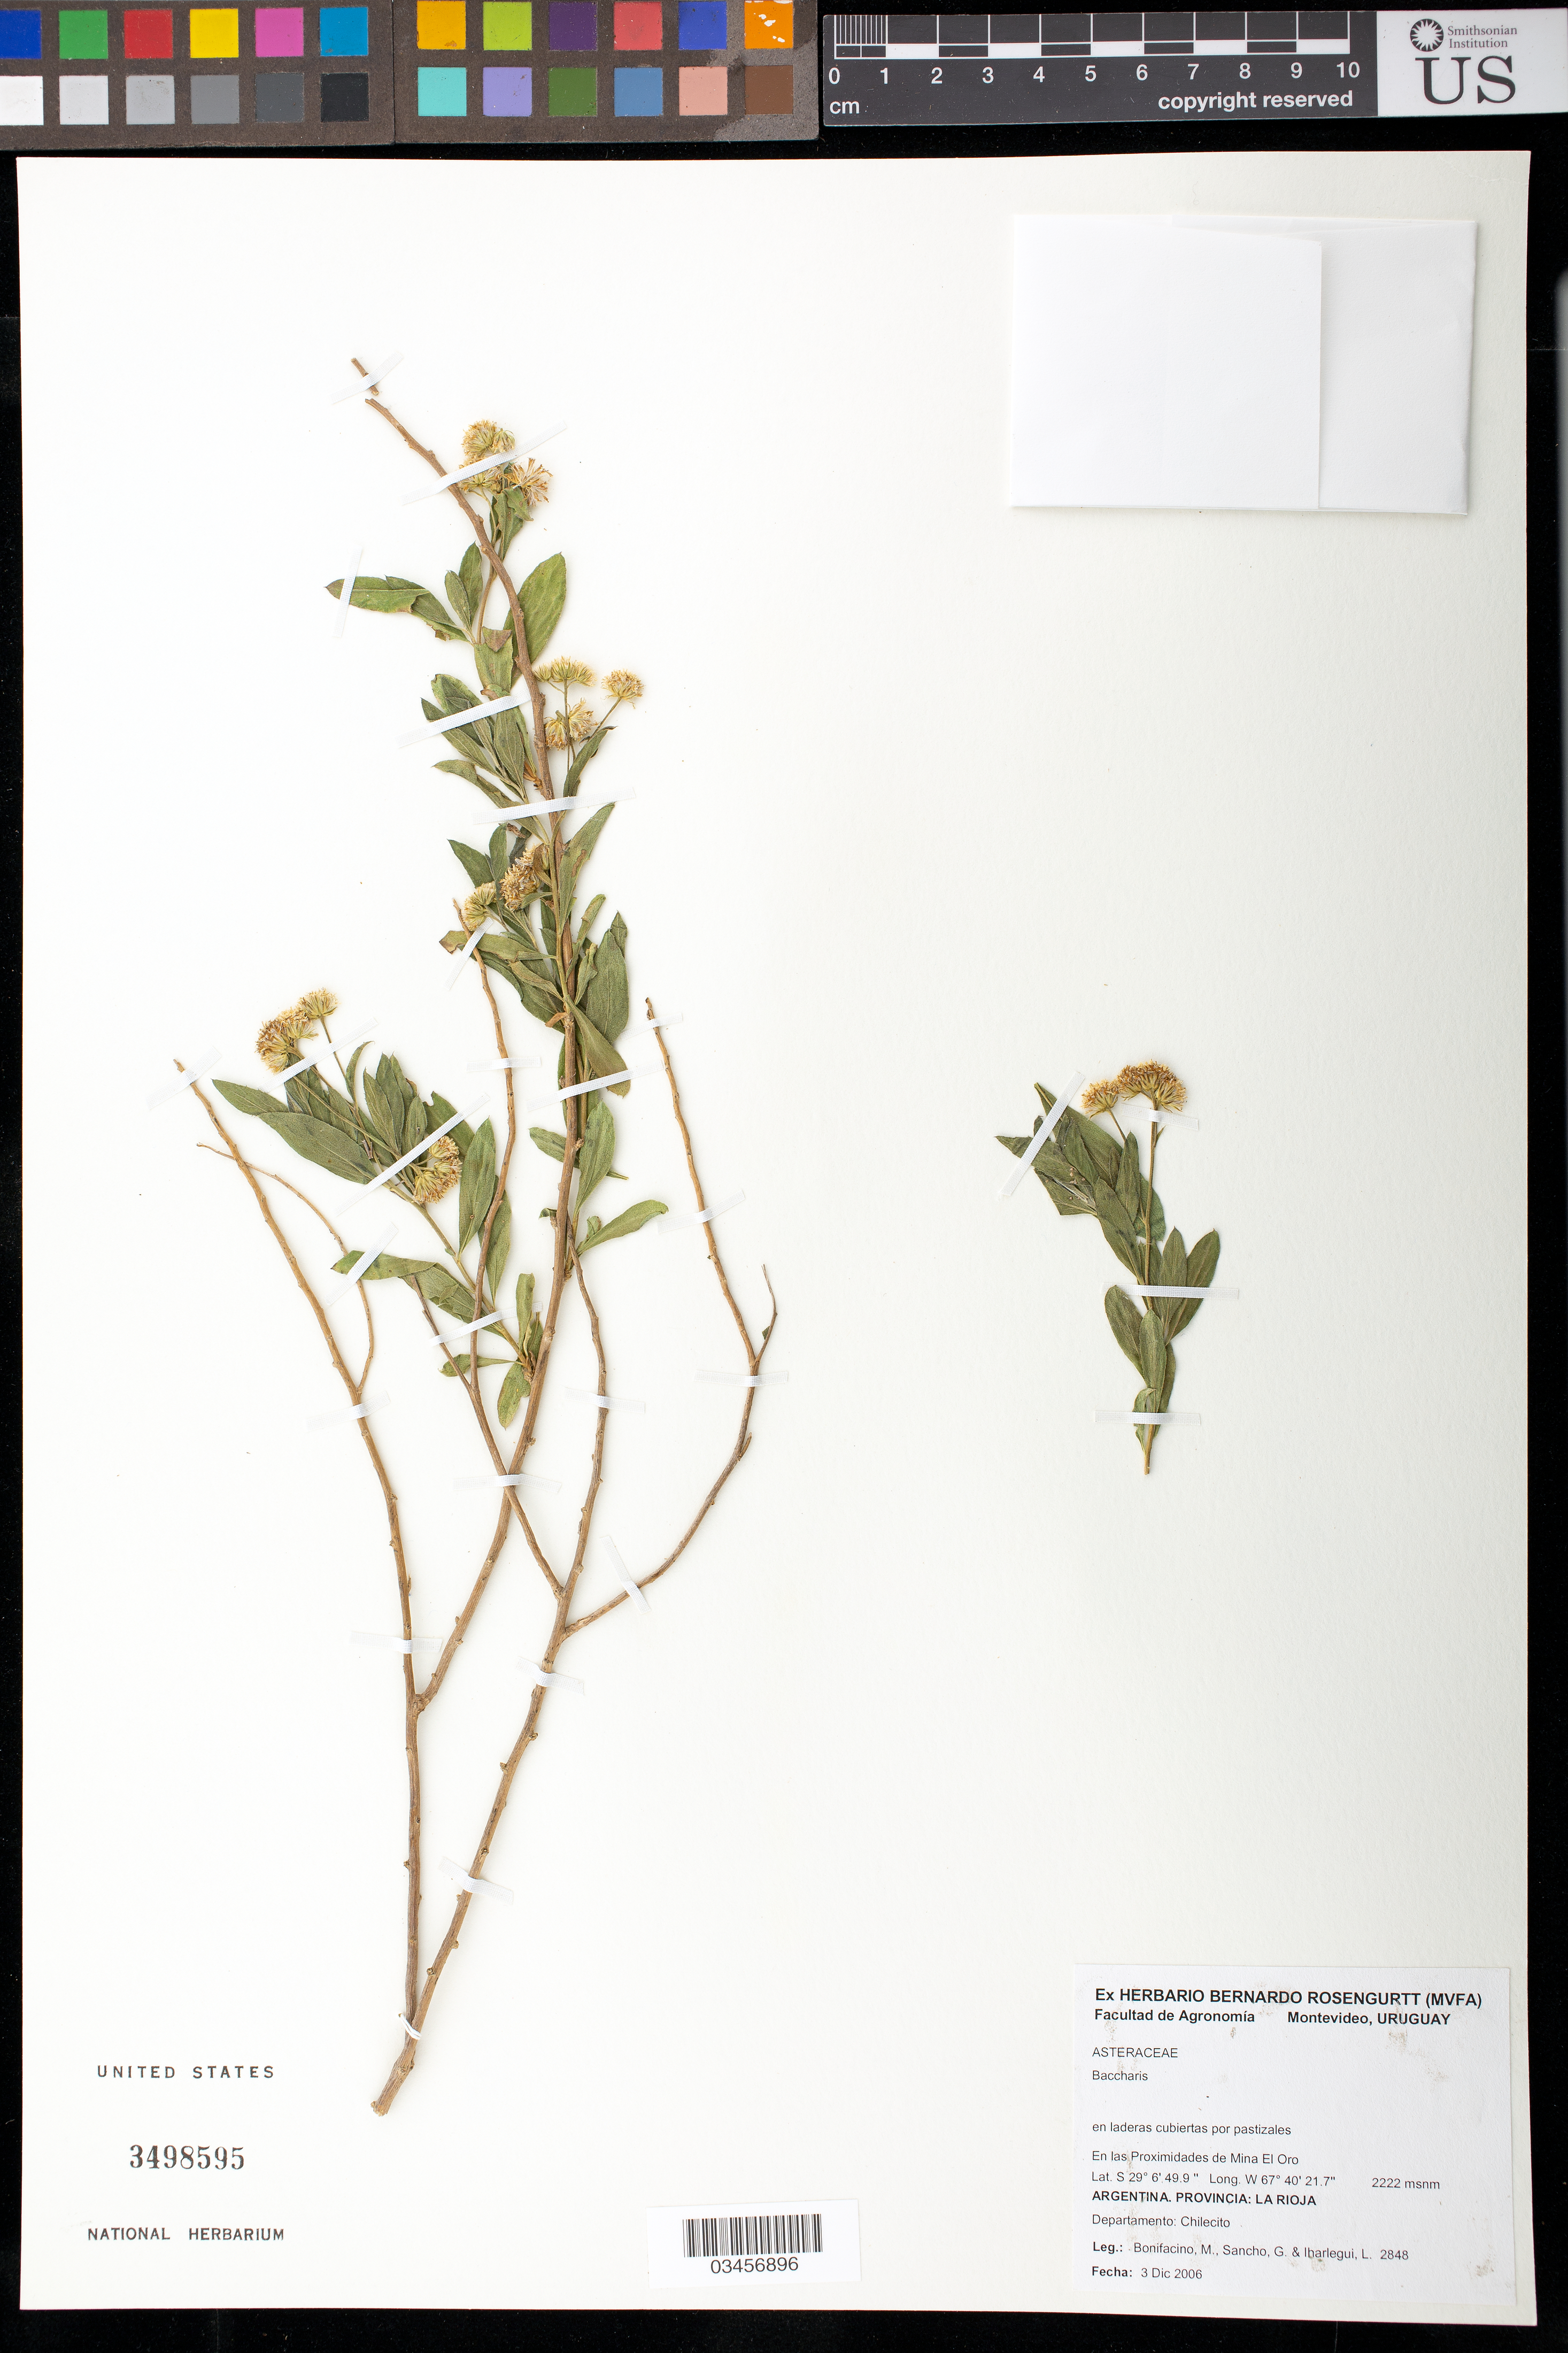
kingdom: Plantae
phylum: Tracheophyta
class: Magnoliopsida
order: Asterales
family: Asteraceae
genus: Baccharis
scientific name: Baccharis sp.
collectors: M. Bonifacino, G. Sancho & L. Iharlegui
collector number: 2848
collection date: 2006-12-03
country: Argentina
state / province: La Rioja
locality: Departamento Chilecito. En las próximidades de Mina El Oro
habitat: En laderas cubiertas por pastizales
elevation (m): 2222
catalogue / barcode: US 3498595